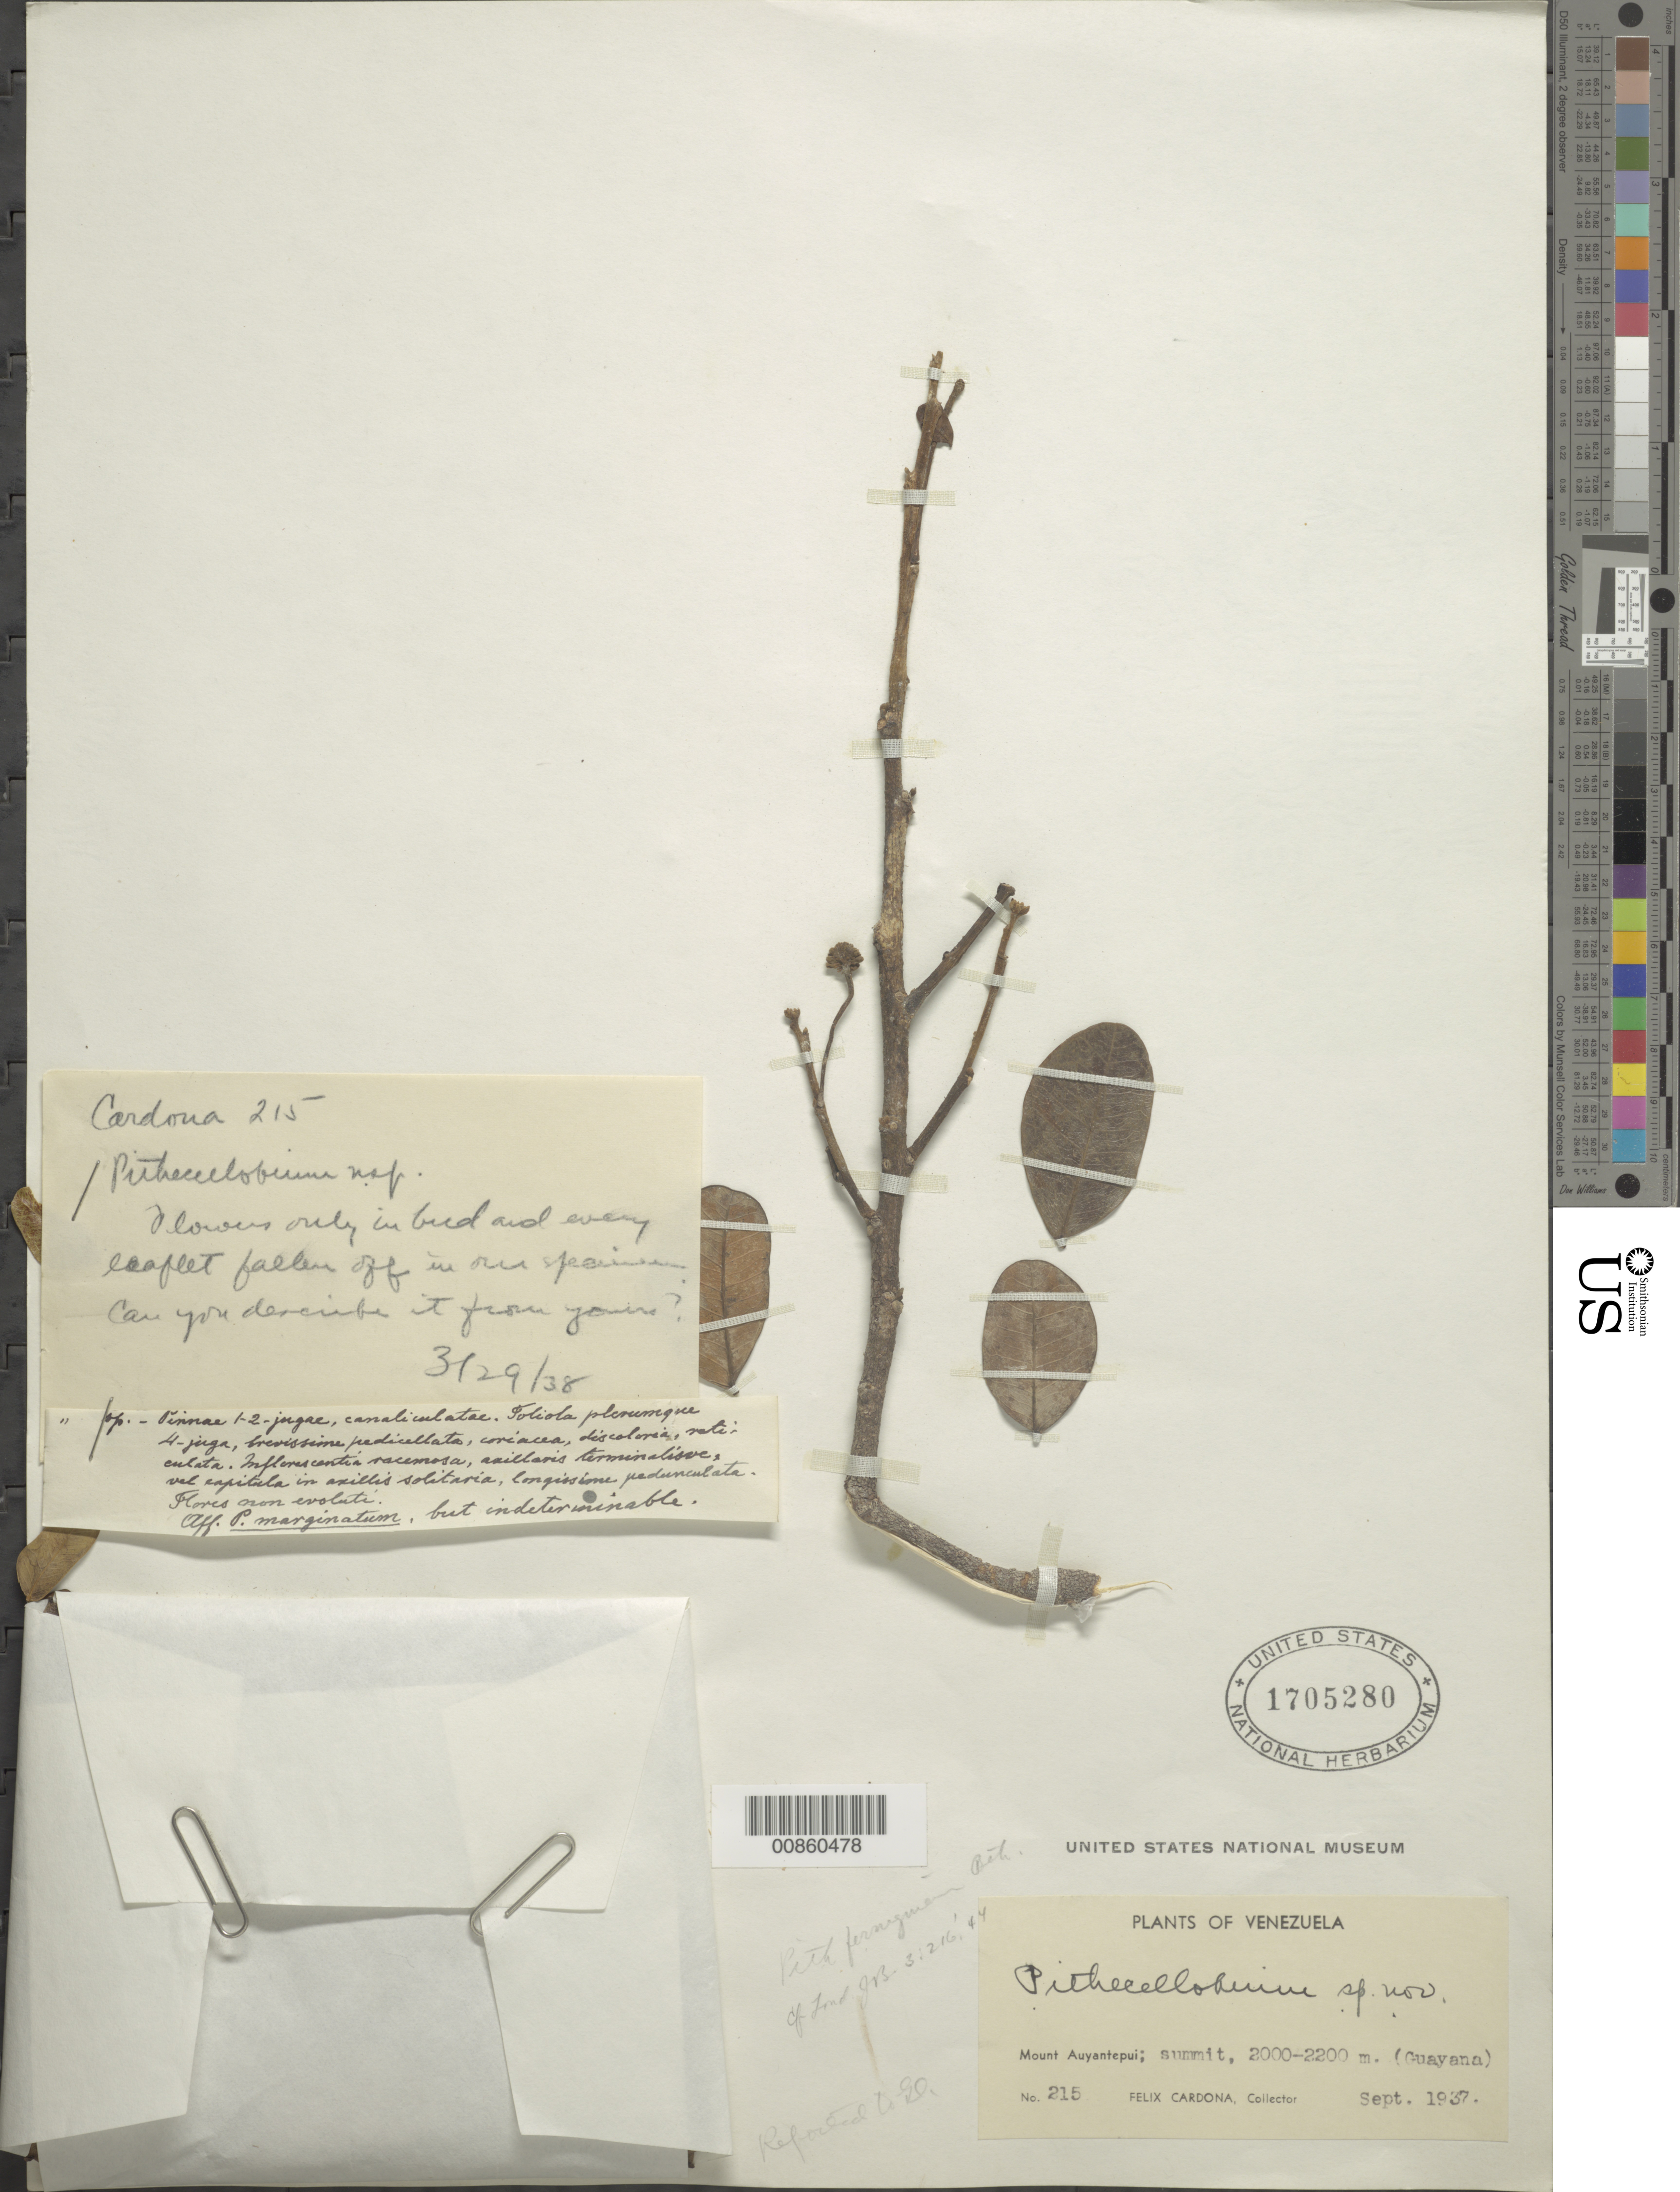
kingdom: Plantae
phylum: Tracheophyta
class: Magnoliopsida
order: Fabales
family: Fabaceae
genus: Hydrochorea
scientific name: Hydrochorea sp.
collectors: F. Cardona Puig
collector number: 215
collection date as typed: Sep-37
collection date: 1937-09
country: Venezuela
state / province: Bolívar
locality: Cerro Auyantepuí, Alto Caroní, Guayana, summit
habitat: Summit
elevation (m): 2000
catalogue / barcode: US 1705280